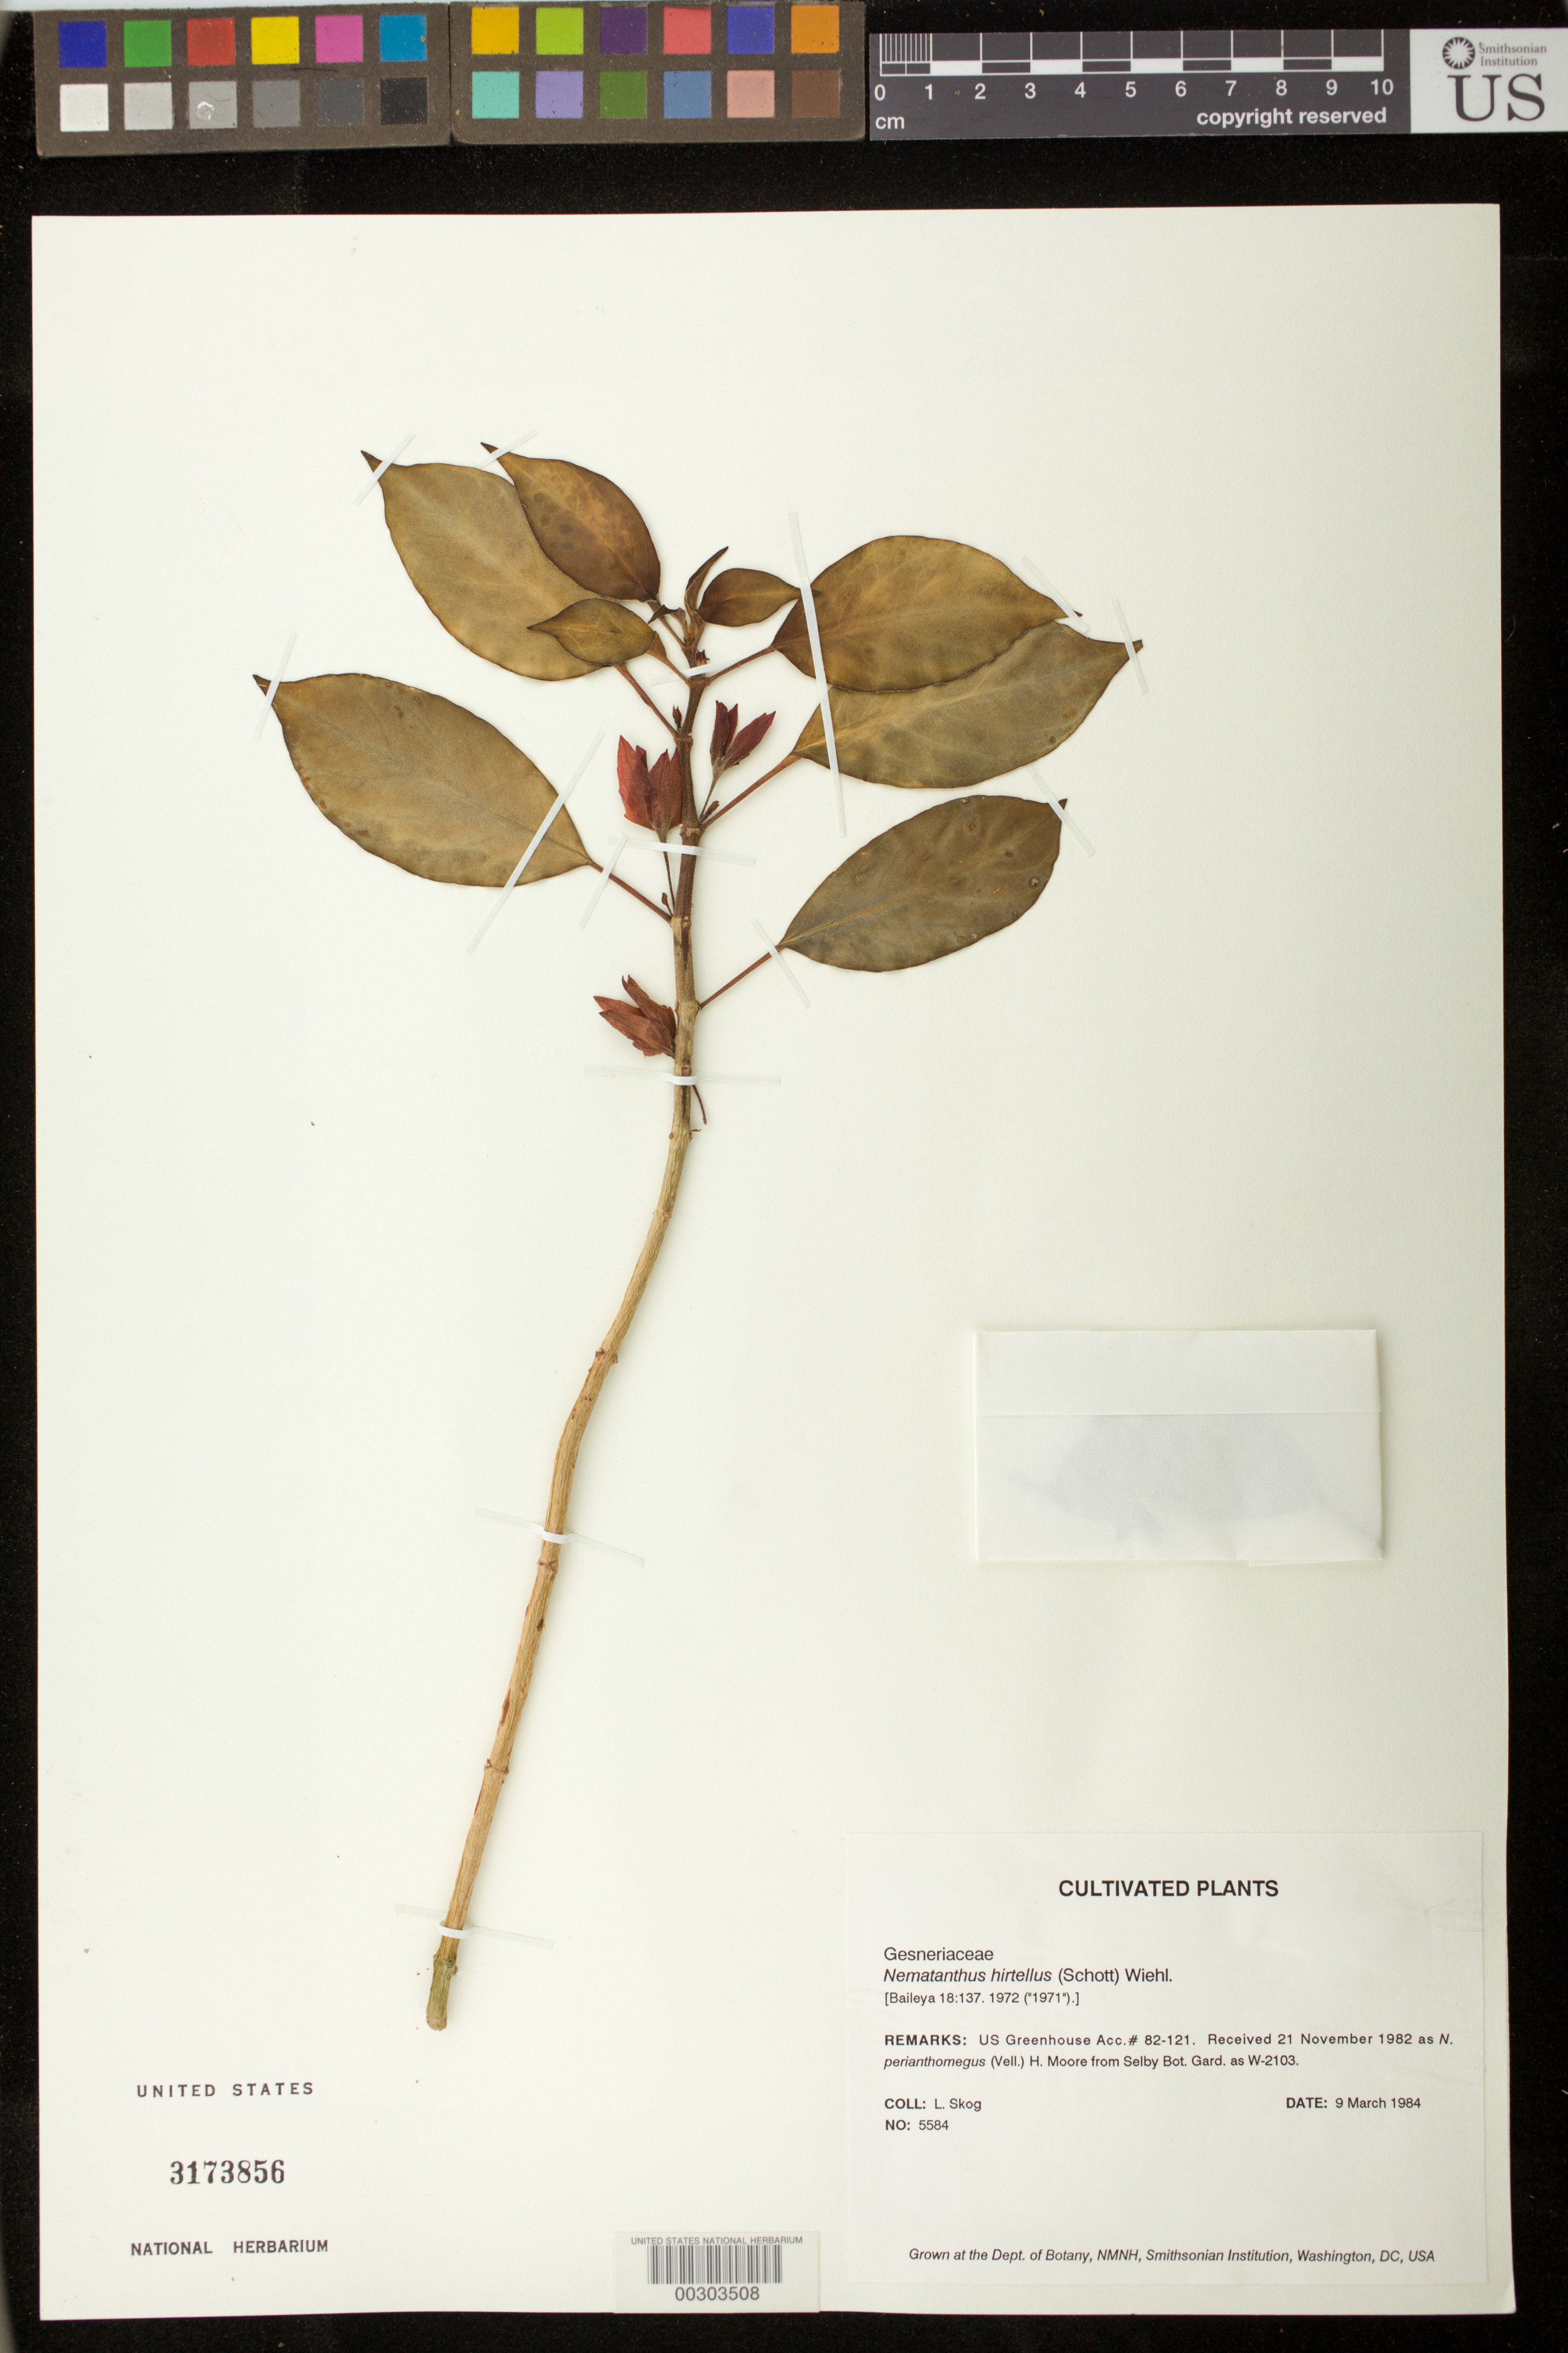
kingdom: Plantae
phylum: Tracheophyta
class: Magnoliopsida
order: Lamiales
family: Gesneriaceae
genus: Nematanthus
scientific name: Nematanthus hirtellus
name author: (Schott) Wiehler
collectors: L. E. Skog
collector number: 5584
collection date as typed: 09 Mar 1984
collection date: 1984-03-09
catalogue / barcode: US 3173856